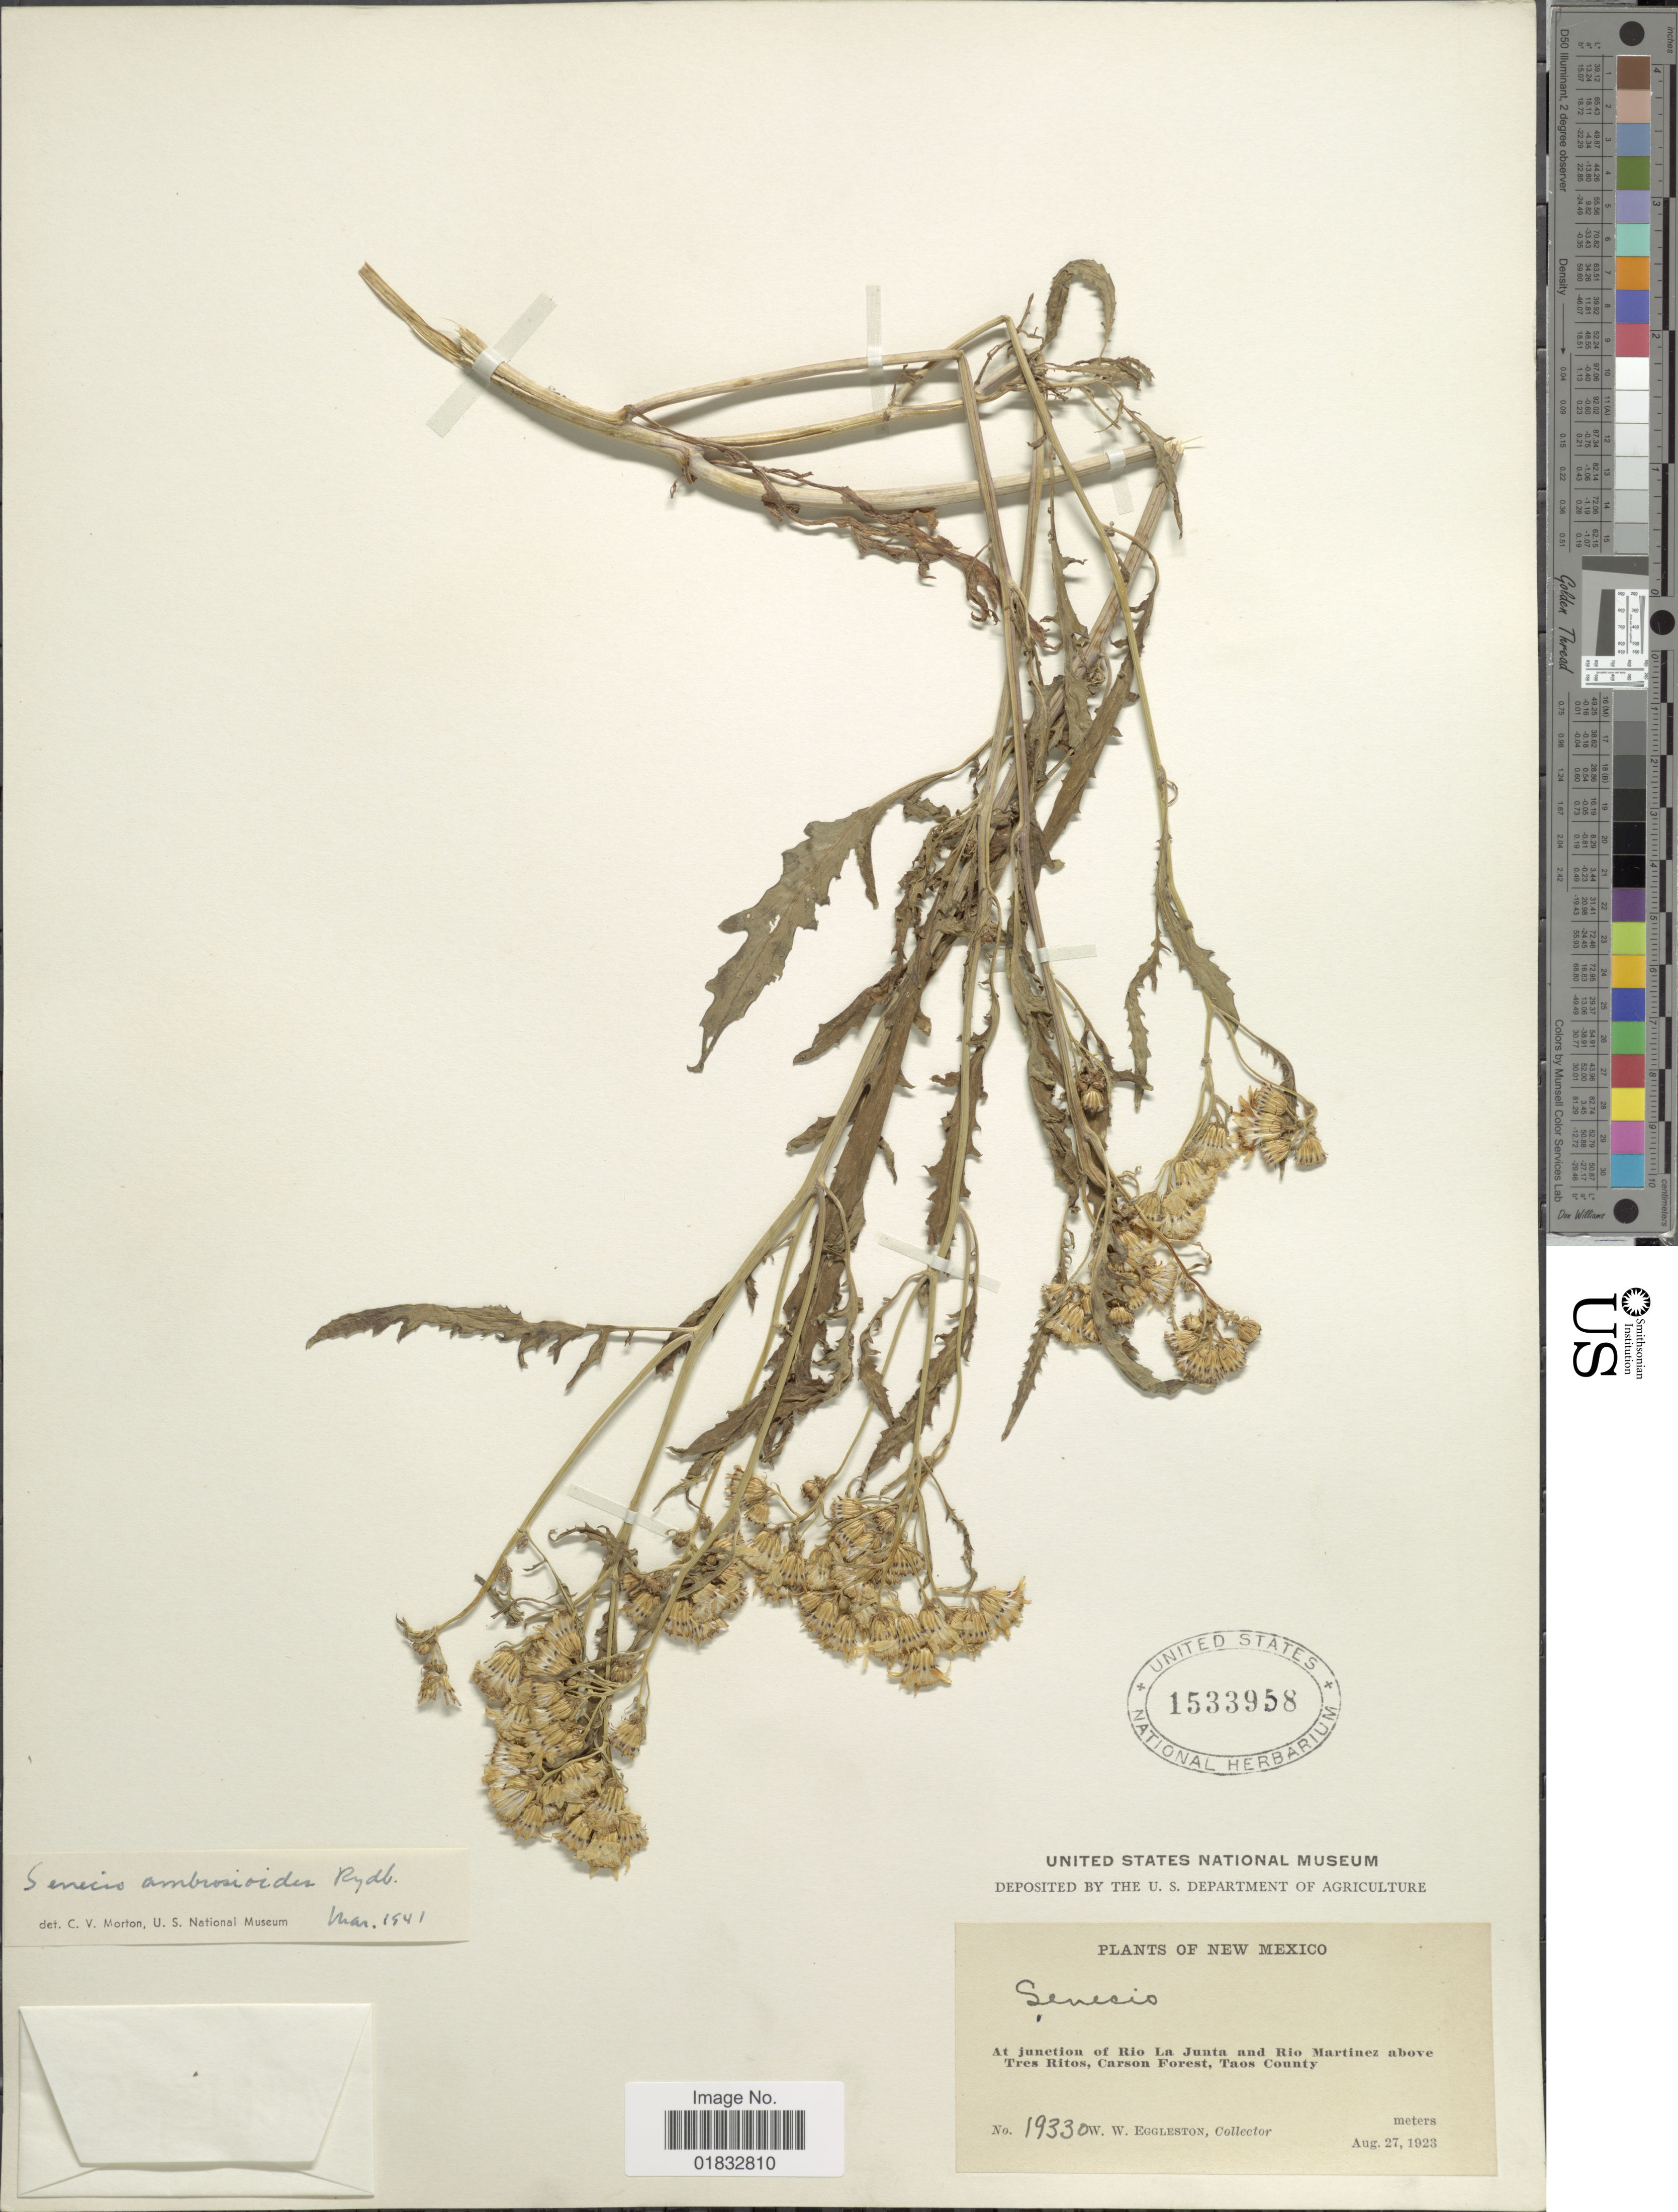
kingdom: Plantae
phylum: Tracheophyta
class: Magnoliopsida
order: Asterales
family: Asteraceae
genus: Senecio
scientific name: Senecio eremophilus var. kingii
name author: (Rydb.) Greenm.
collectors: W. W. Eggleston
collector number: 19330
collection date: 1923-08-27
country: United States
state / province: New Mexico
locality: At junction of Rio La Junta and Rio Martinez above Tres Ritos, Carson Forest, Taos County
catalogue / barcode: US 1533958